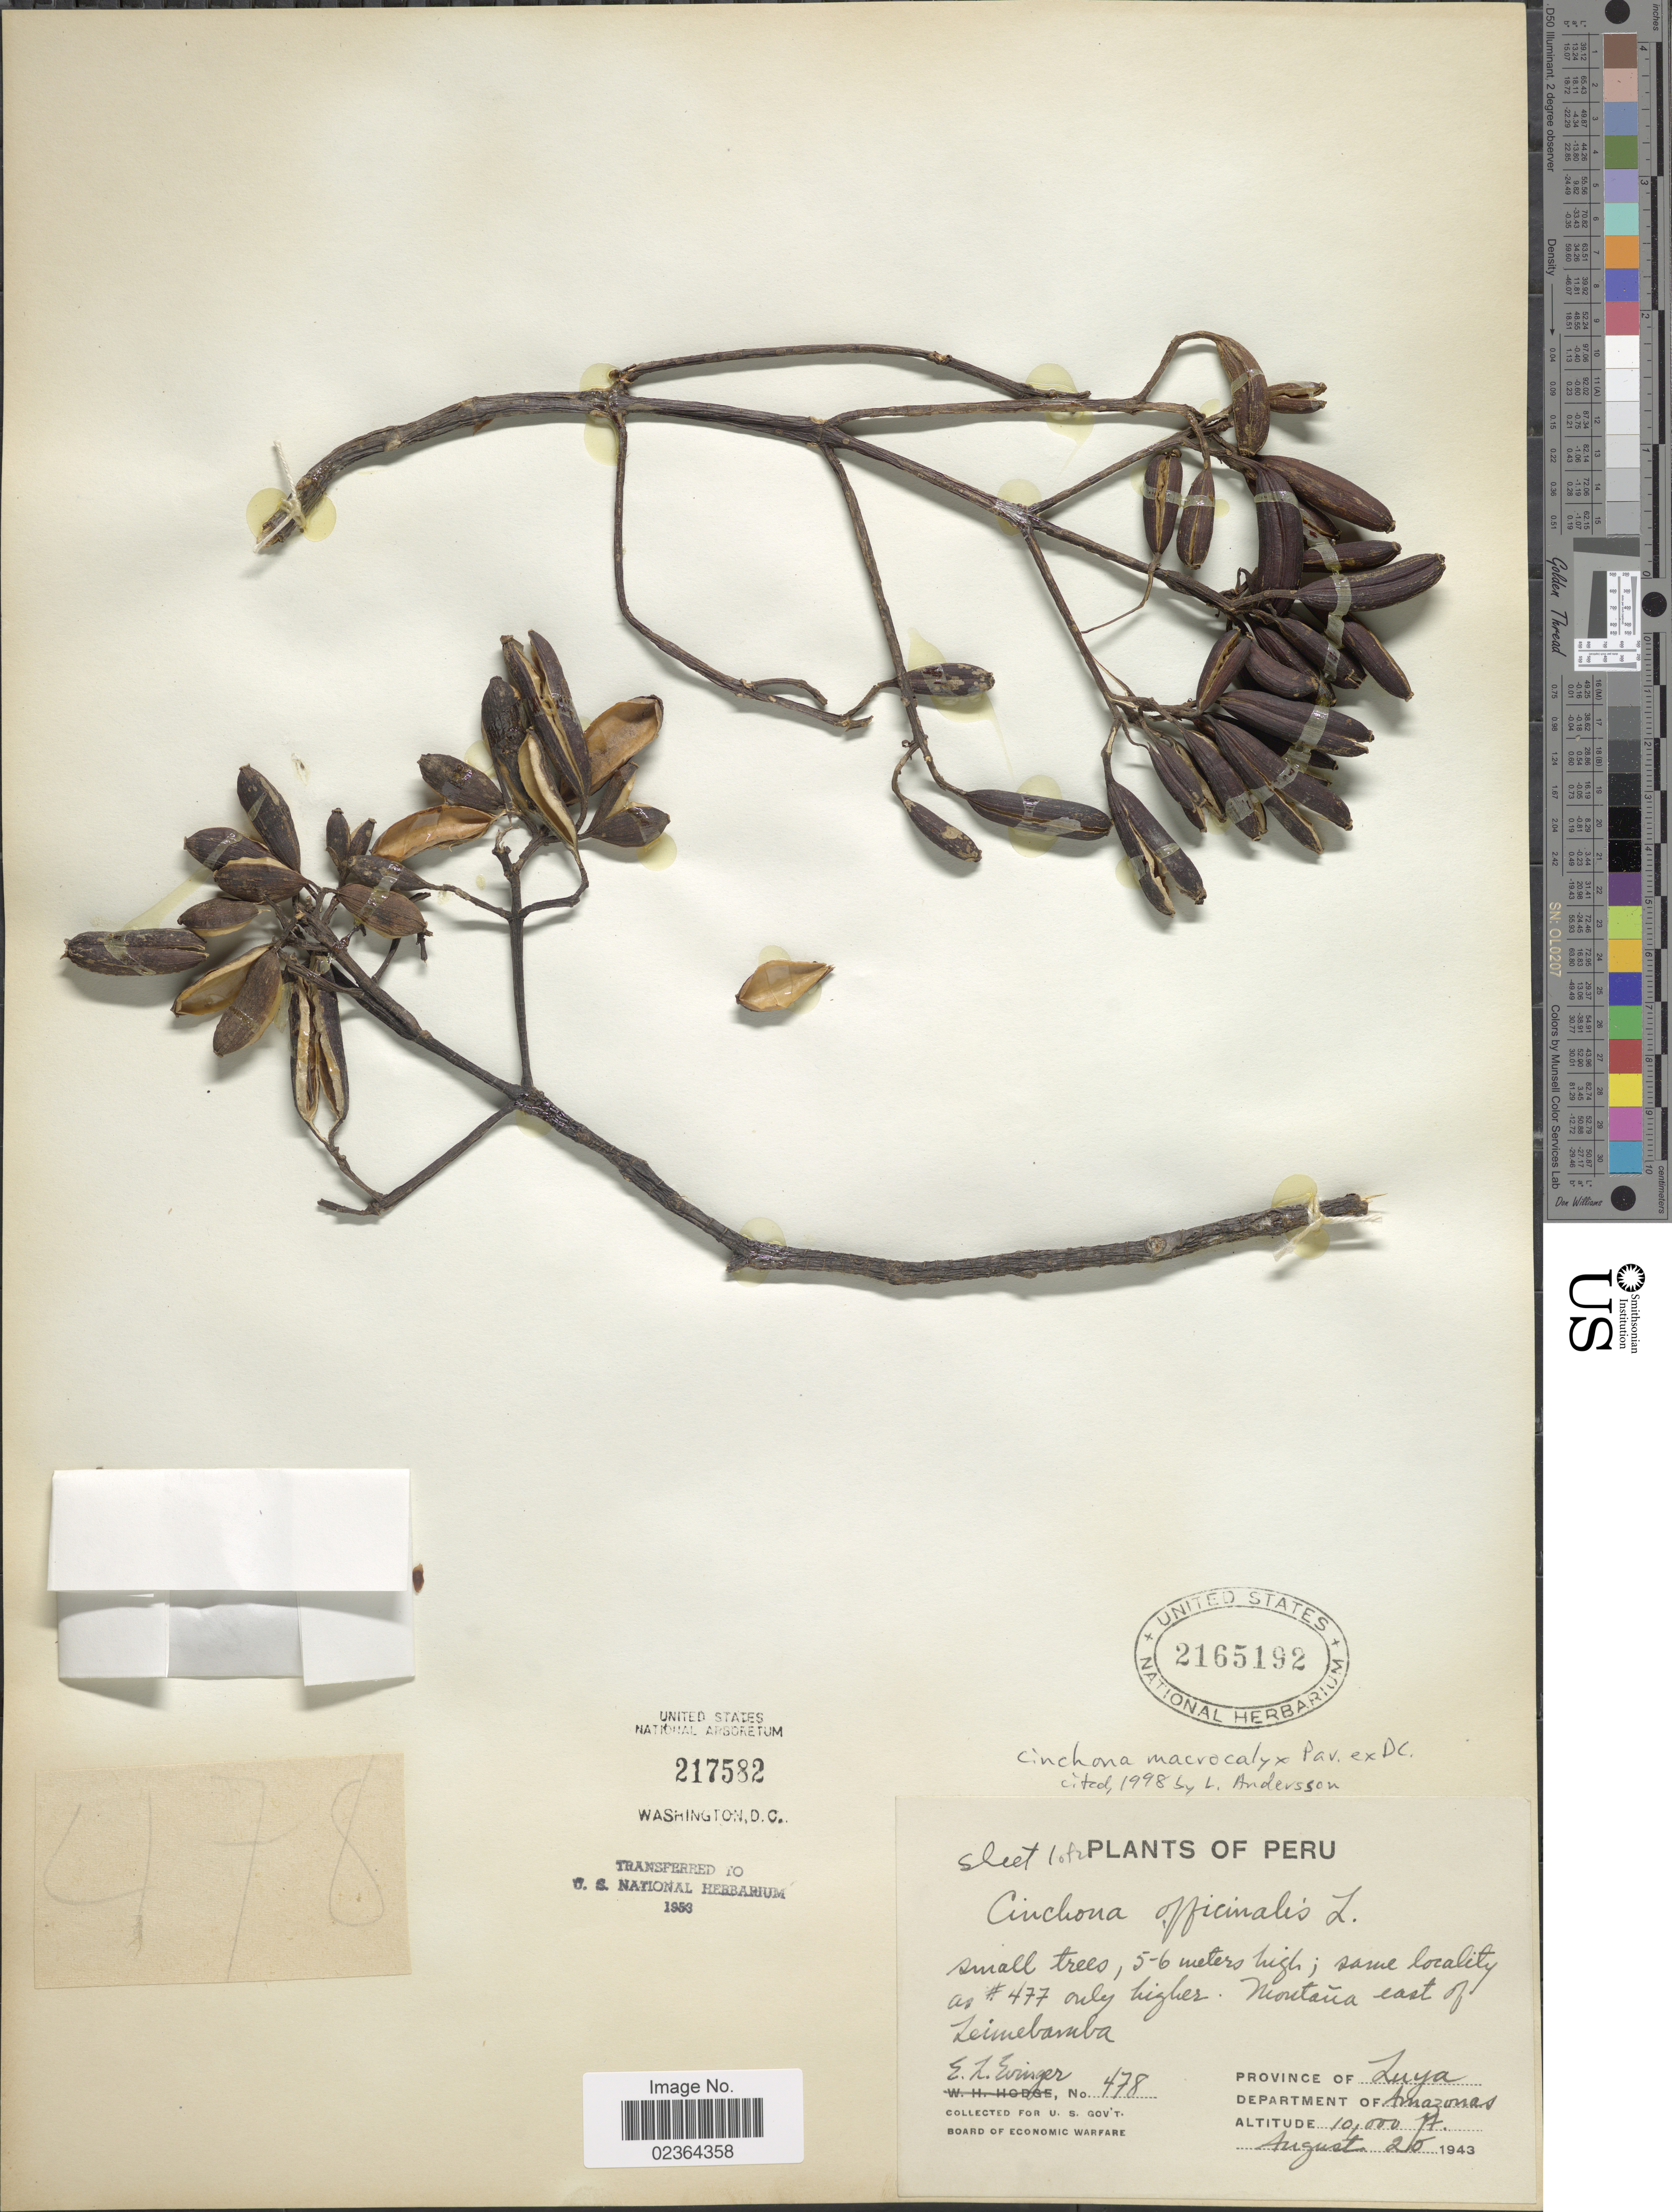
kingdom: Plantae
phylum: Tracheophyta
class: Magnoliopsida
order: Gentianales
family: Rubiaceae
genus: Cinchona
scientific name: Cinchona macrocalyx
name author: Pav. ex DC.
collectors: E. Evinger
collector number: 478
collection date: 1943-08-25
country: Peru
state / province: Amazonas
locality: Montana east of Leimebamba, Province of Zuya, Department of Amazonas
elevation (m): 3048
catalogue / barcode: US 2165192